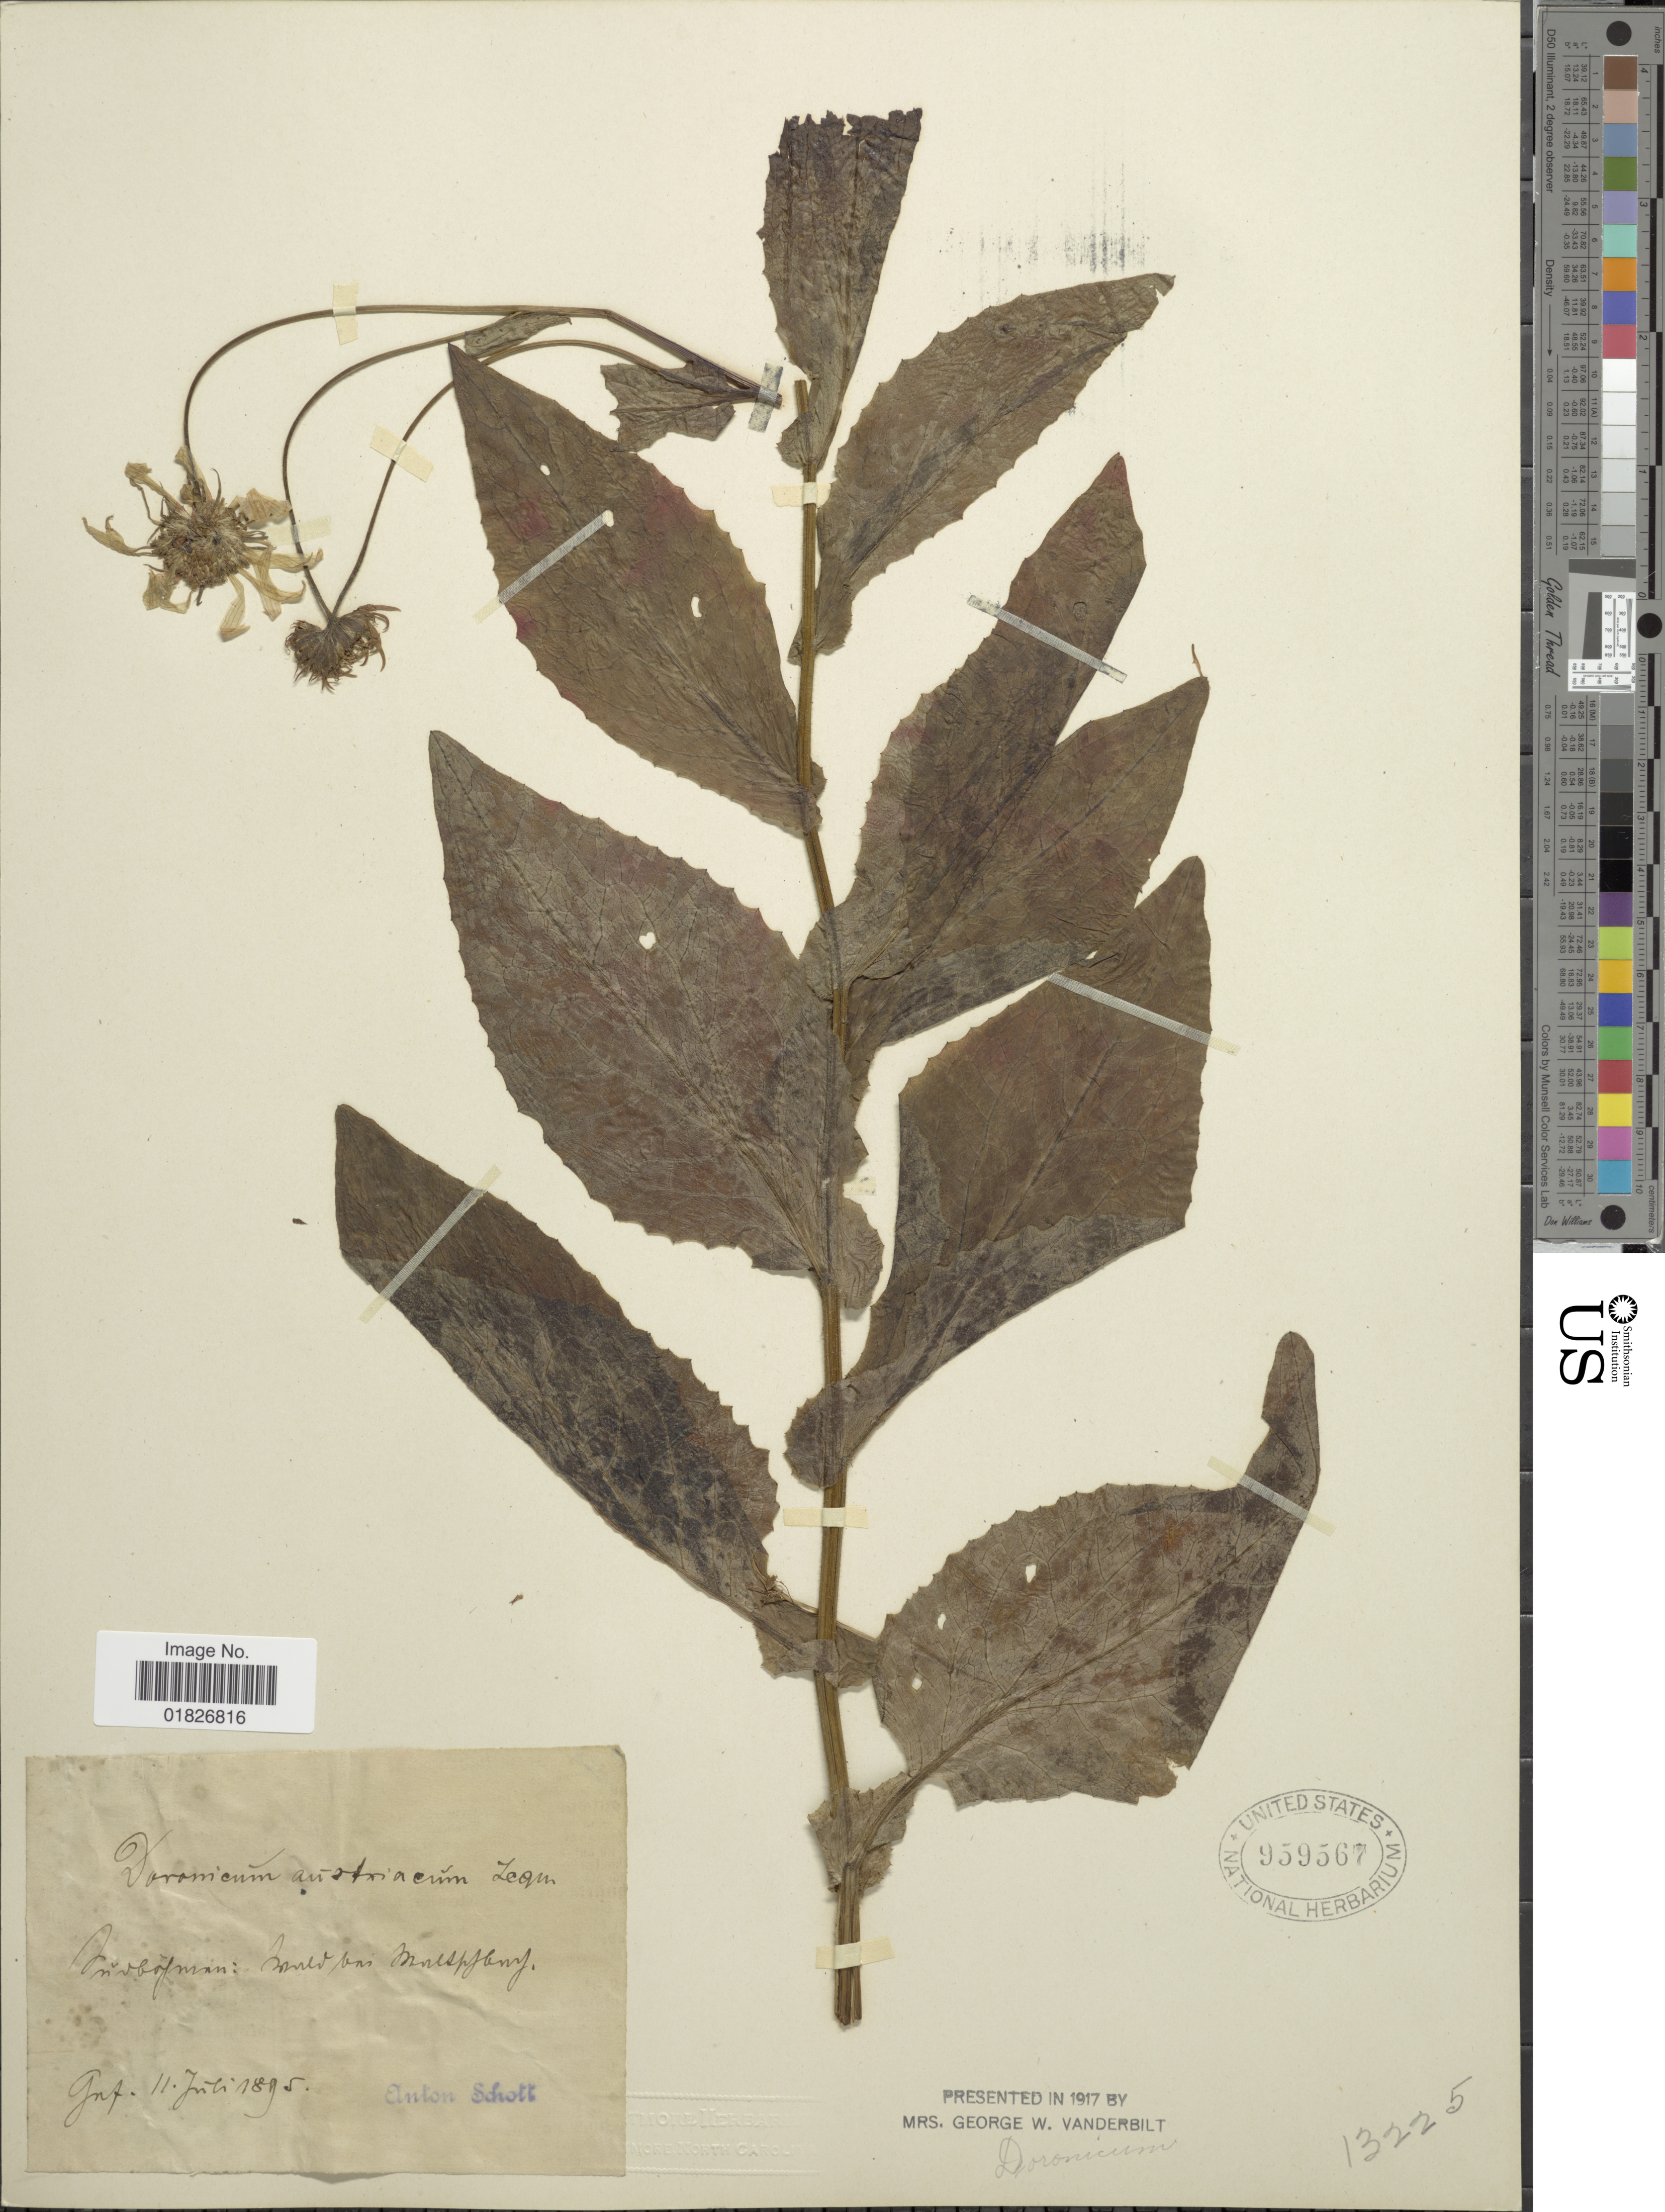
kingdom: Plantae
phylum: Tracheophyta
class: Magnoliopsida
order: Asterales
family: Asteraceae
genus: Doronicum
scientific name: Doronicum austriacum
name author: Jacq.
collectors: A. L. Schott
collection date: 1895-05-01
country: United States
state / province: District of Columbia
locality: Botanic garden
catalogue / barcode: US 959567